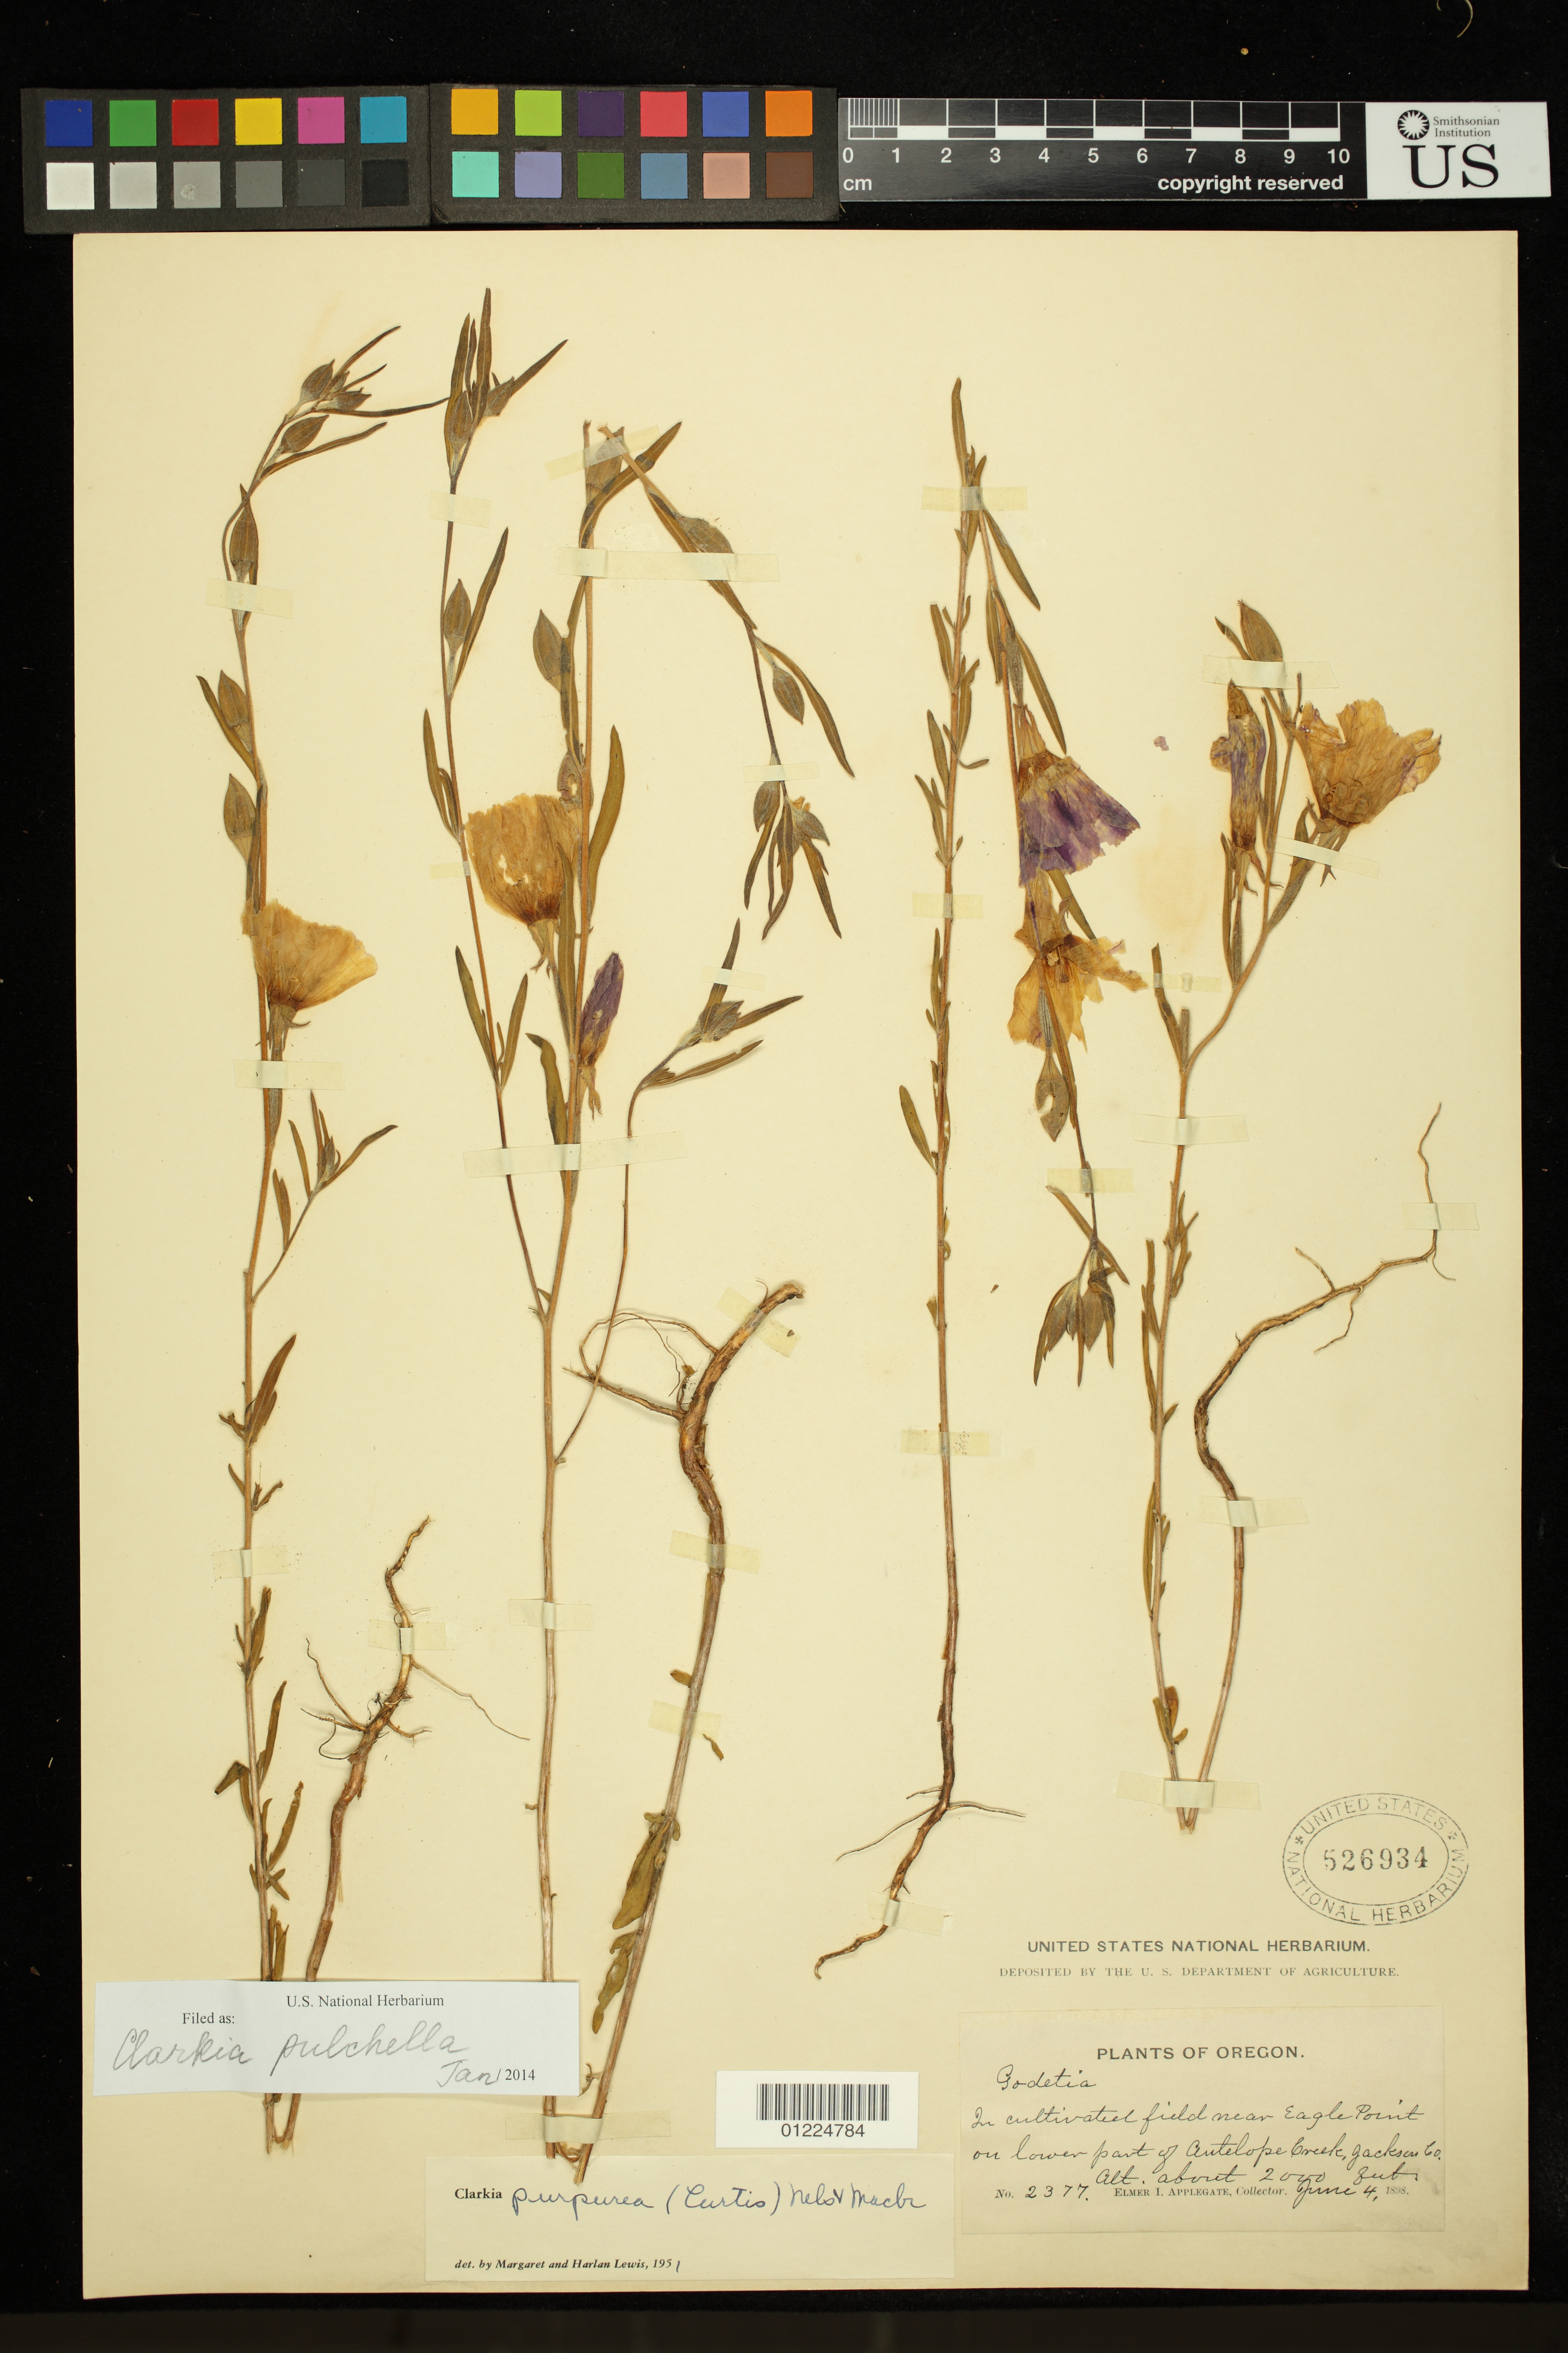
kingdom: Plantae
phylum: Tracheophyta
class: Magnoliopsida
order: Myrtales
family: Onagraceae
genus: Clarkia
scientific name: Clarkia pulchella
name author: Pursh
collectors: E. I. Applegate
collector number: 2377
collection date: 1898-06-04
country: United States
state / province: Oregon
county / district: Jackson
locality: field near Eagle Point on lower part of Antelope Creek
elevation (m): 610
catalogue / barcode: US 526934